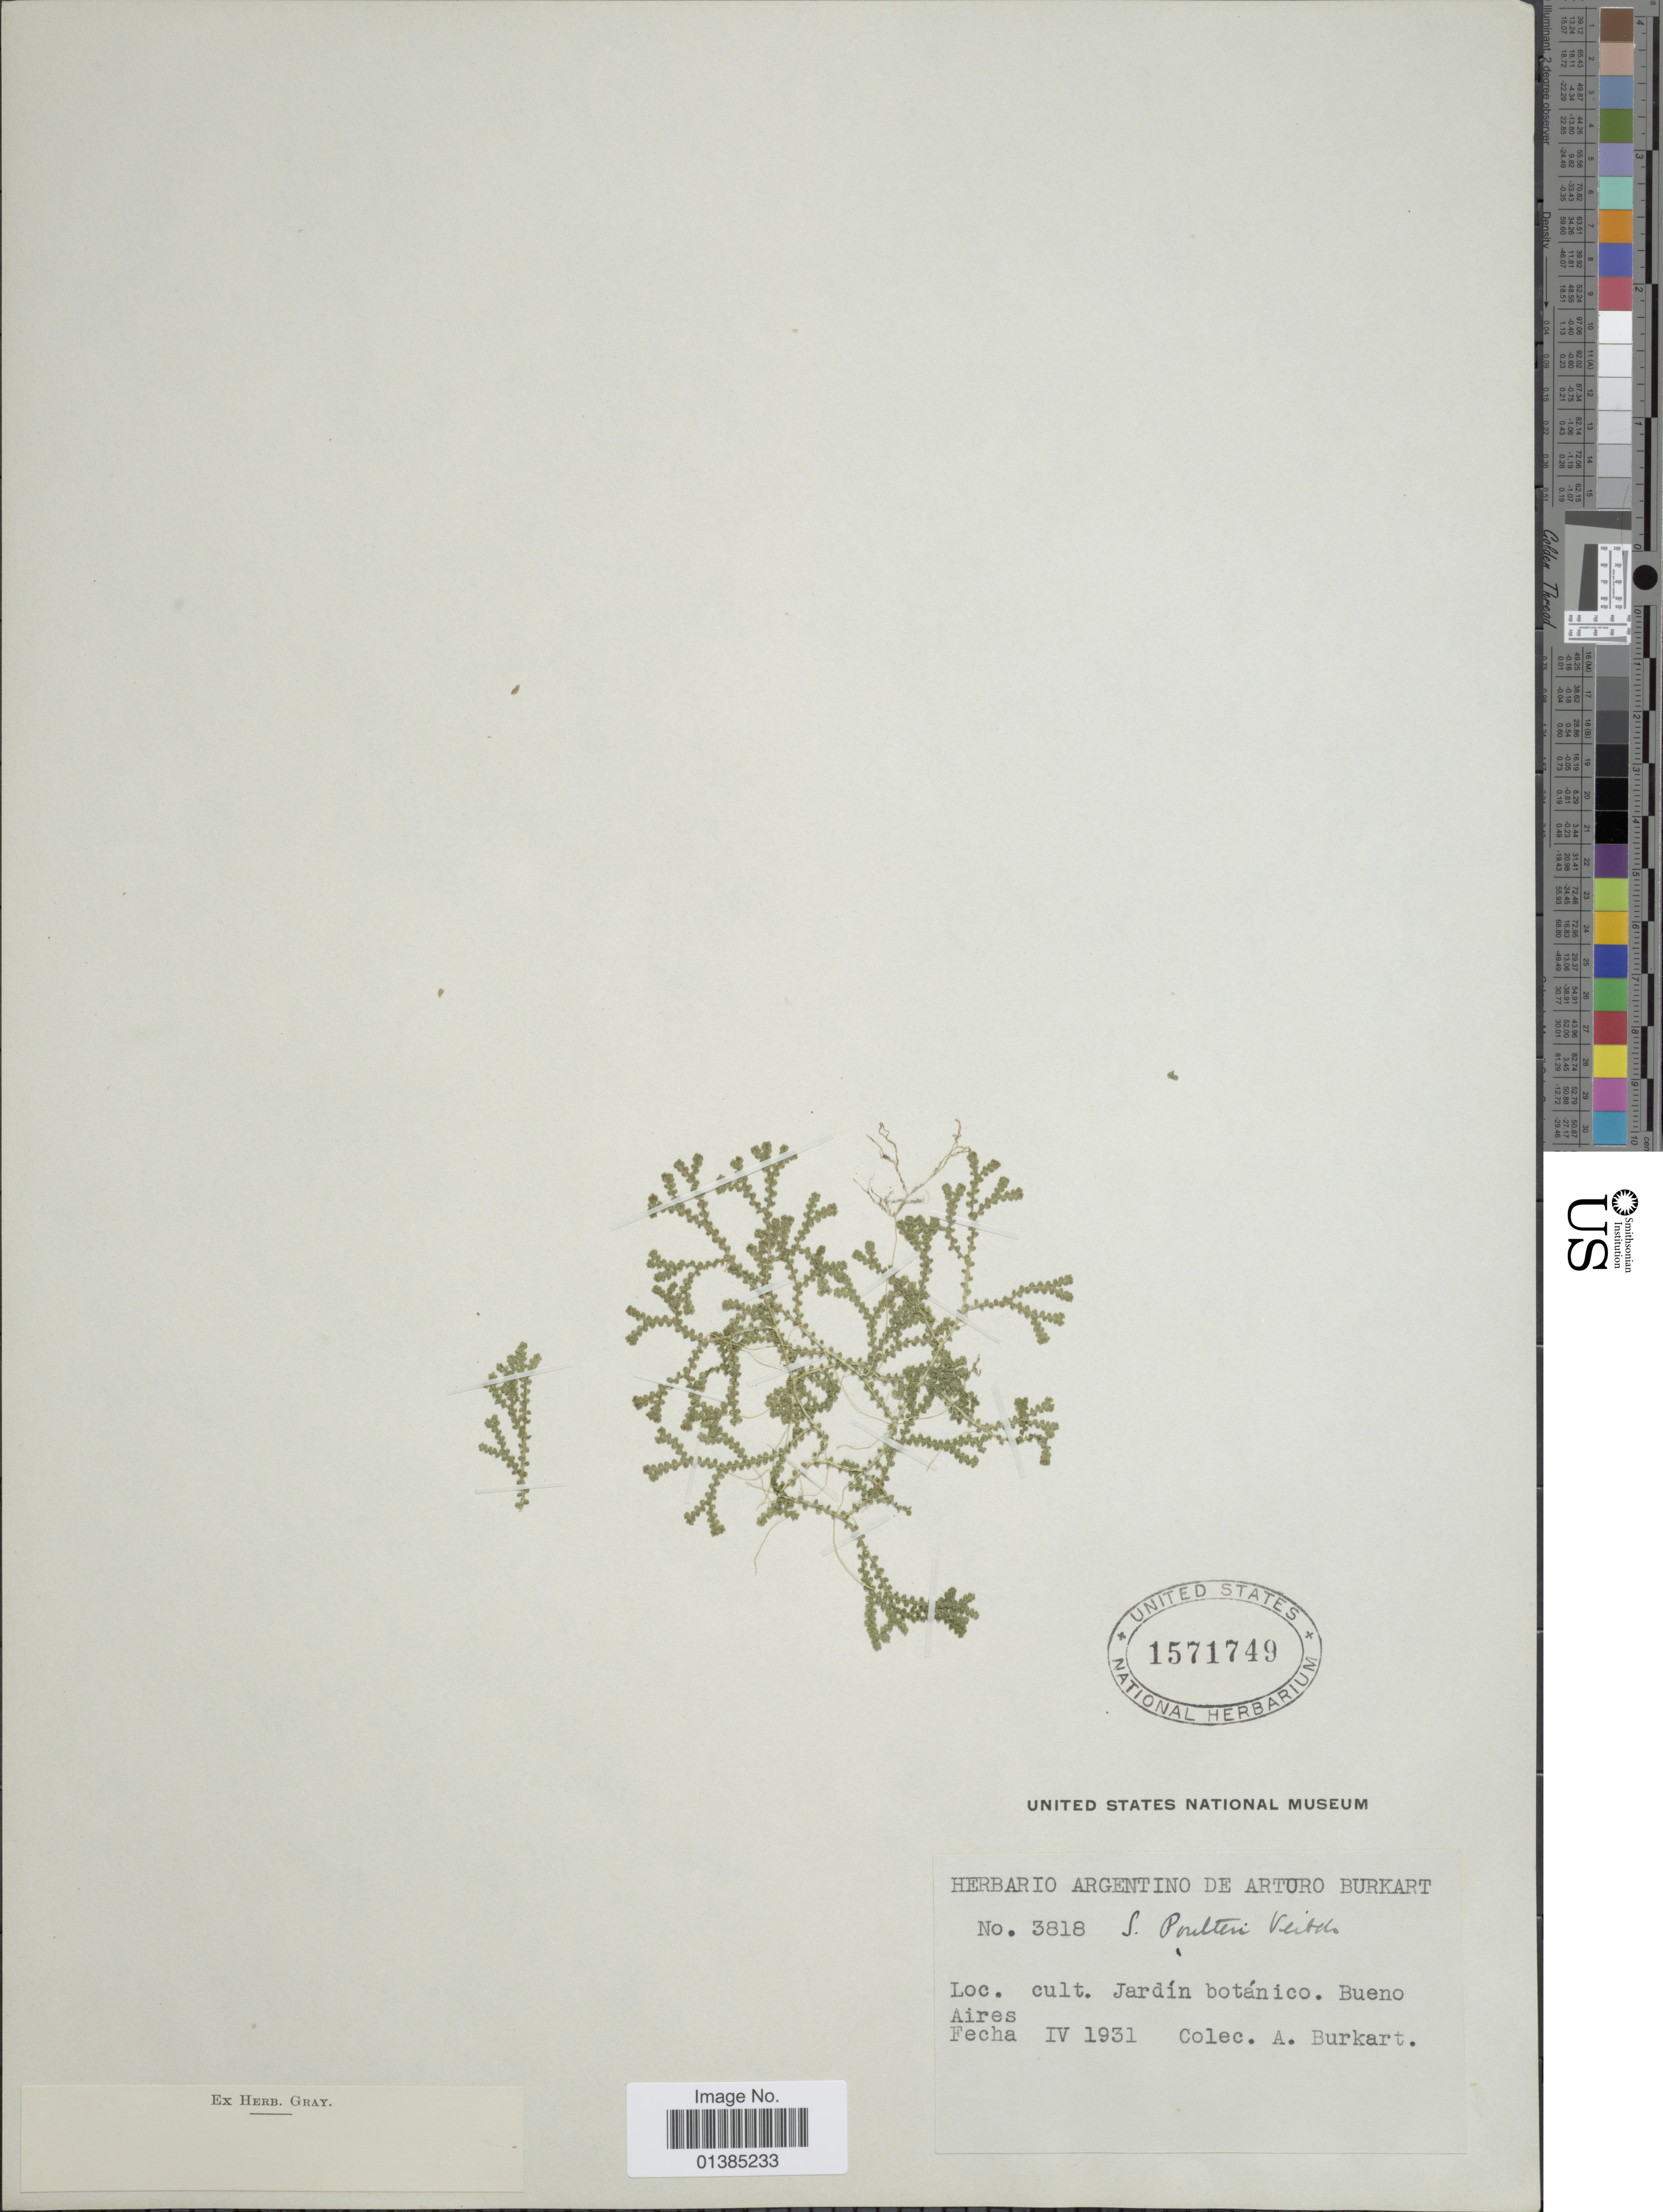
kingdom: Plantae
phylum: Tracheophyta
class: Lycopodiopsida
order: Selaginellales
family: Selaginellaceae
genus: Selaginella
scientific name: Selaginella kraussiana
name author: (Kunze) A. Braun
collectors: A. E. Burkart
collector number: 3818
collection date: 1931-04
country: Argentina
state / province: Buenos Aires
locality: Cult. Jardín botánico.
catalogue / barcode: US 1571749